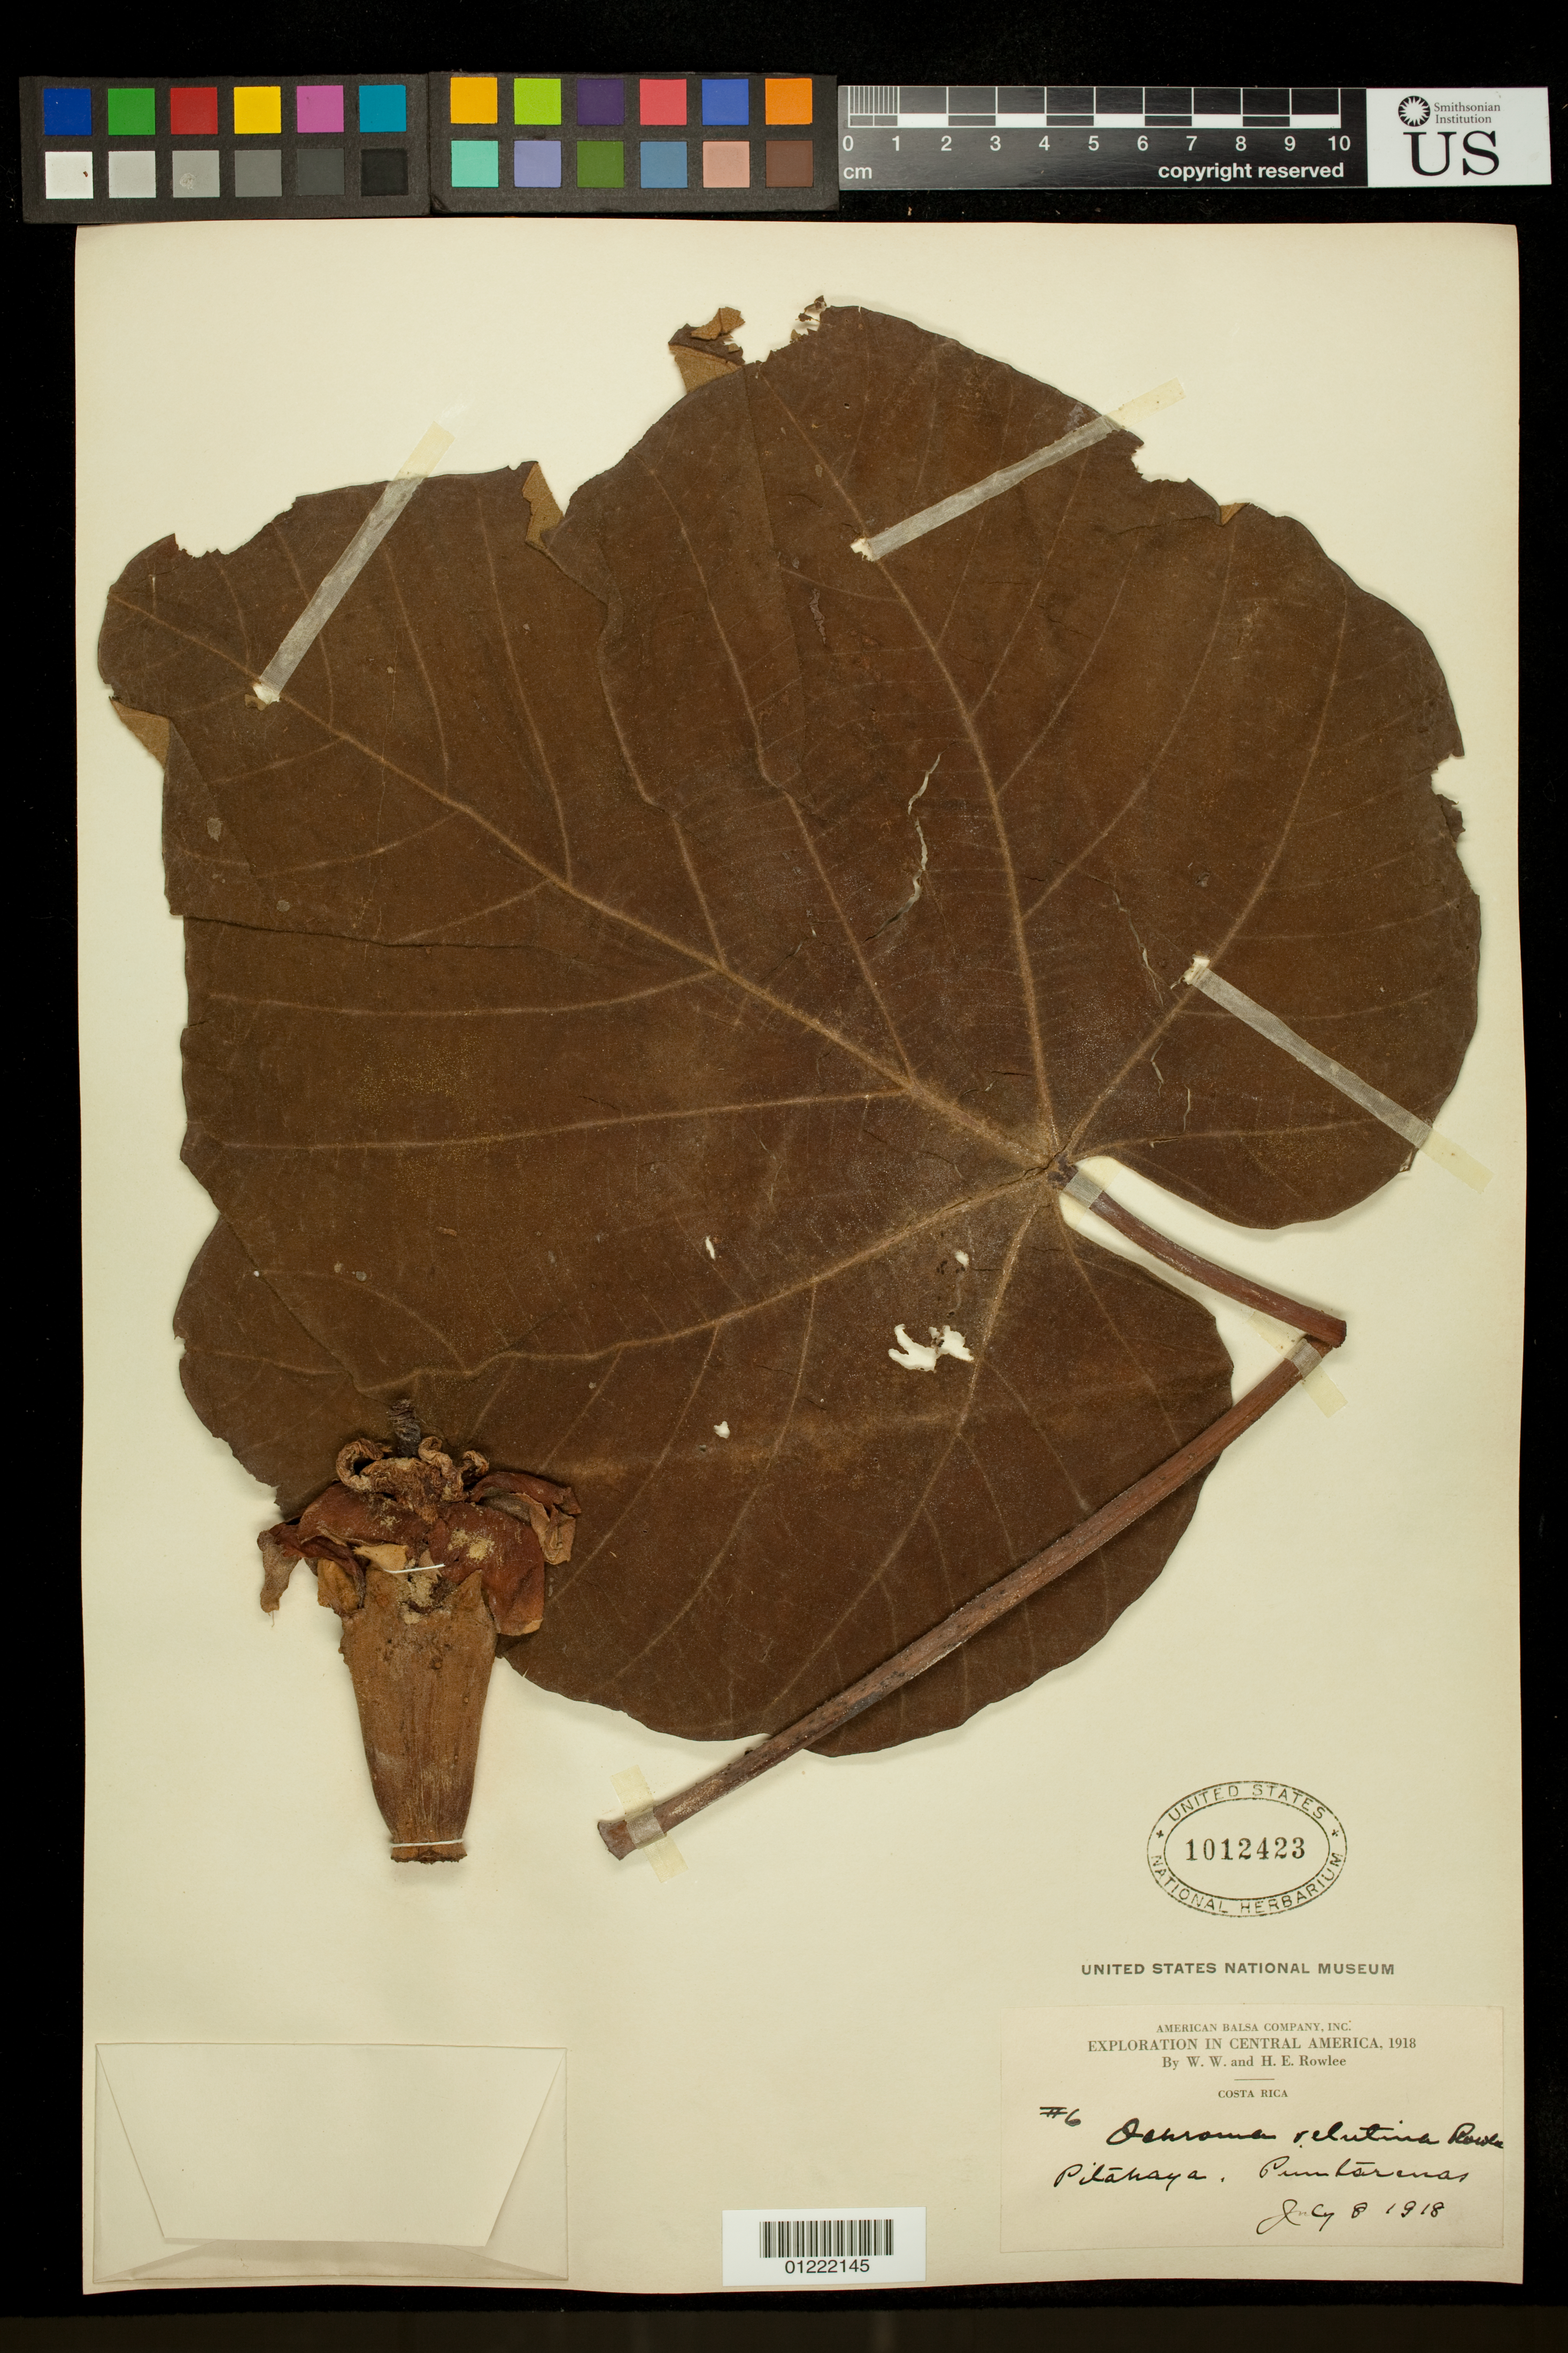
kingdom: Plantae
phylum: Tracheophyta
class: Magnoliopsida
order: Malvales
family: Malvaceae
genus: Ochroma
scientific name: Ochroma pyramidale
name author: (Cav. ex Lam.) Urb.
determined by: Dorr, L. J., (BOT), Smithsonian Institution - National Museum of Natural History (UNITED STATES)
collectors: W. W. Rowlee & H. E. Rowlee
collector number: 6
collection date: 1918-07-08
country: Costa Rica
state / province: Puntarenas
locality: Pitahaya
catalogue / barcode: US 1012423